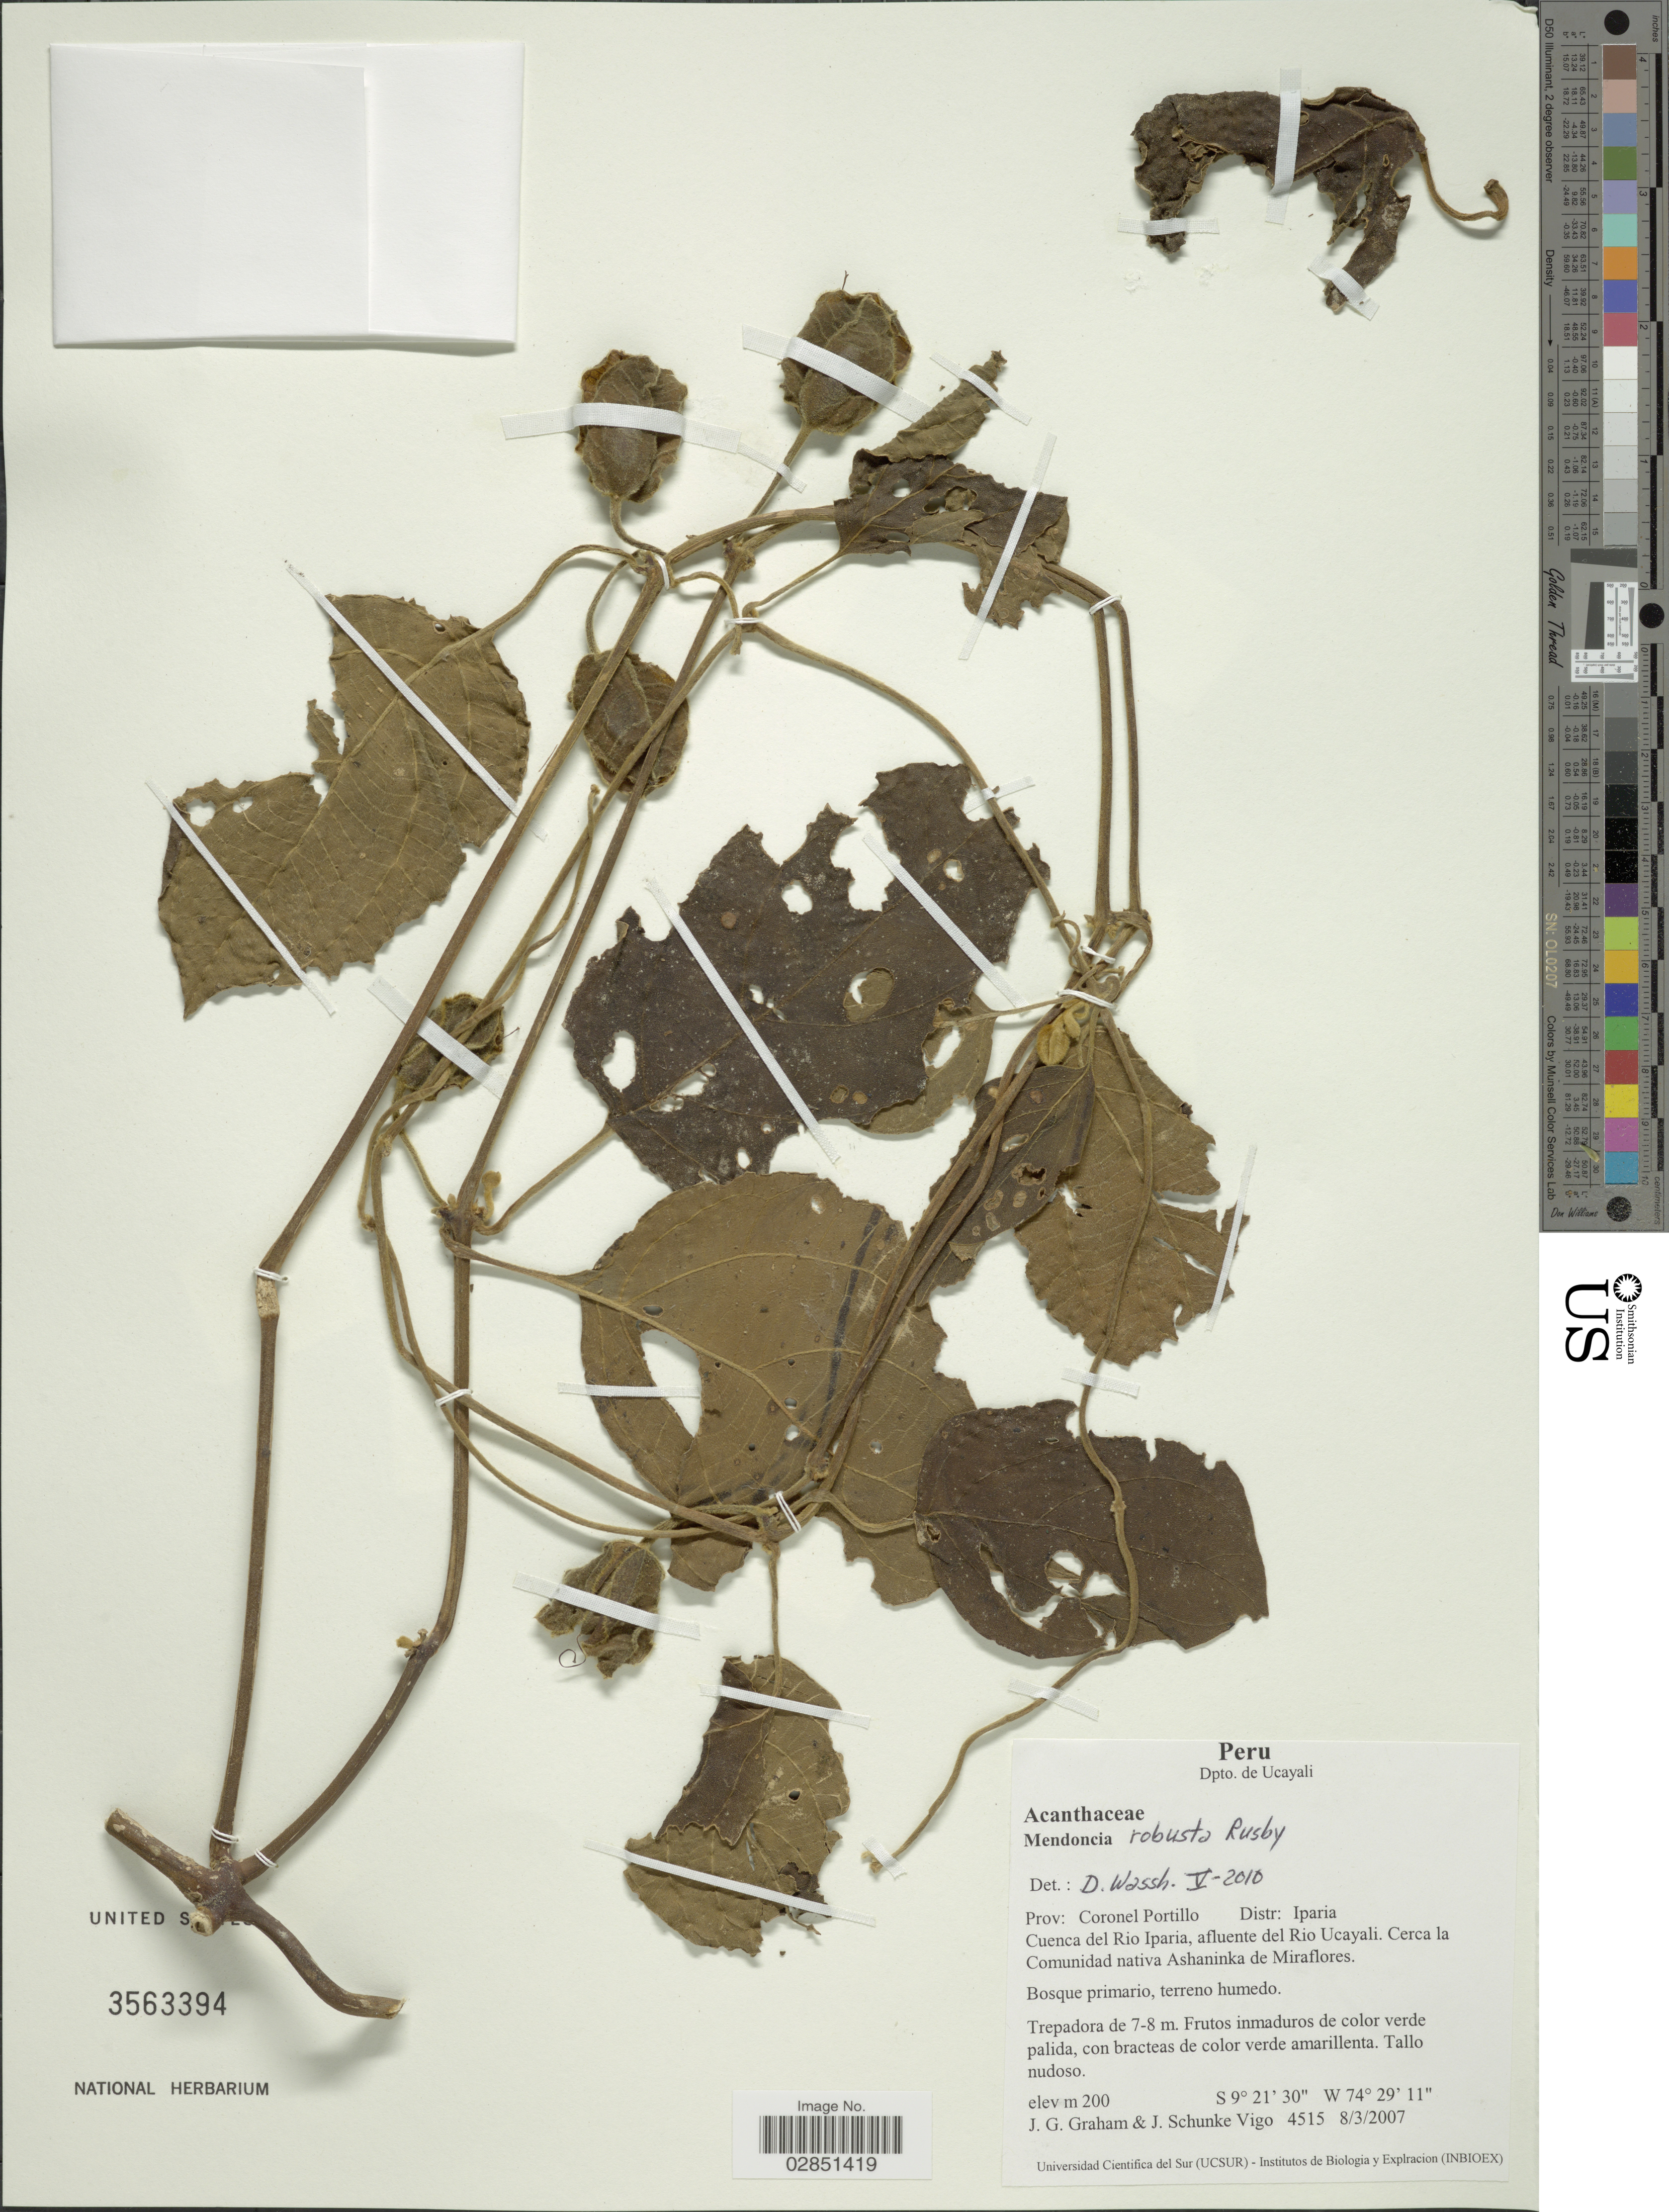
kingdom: Plantae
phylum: Tracheophyta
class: Magnoliopsida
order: Lamiales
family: Acanthaceae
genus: Mendoncia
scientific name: Mendoncia robusta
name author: Rusby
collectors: J. Graham & J. Schunke Vigo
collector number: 4515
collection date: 2007-03-08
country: Peru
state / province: Ucayali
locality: Dpto. de Ucayali. Prov.: Coronel Portillo, Distr.: Iparia. Cuenca del Rio Iparia, afluente del Rio Ucayali. Cerca la Comunidad nativa Ashaninka de Miraflores.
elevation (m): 200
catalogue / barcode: US 3563394